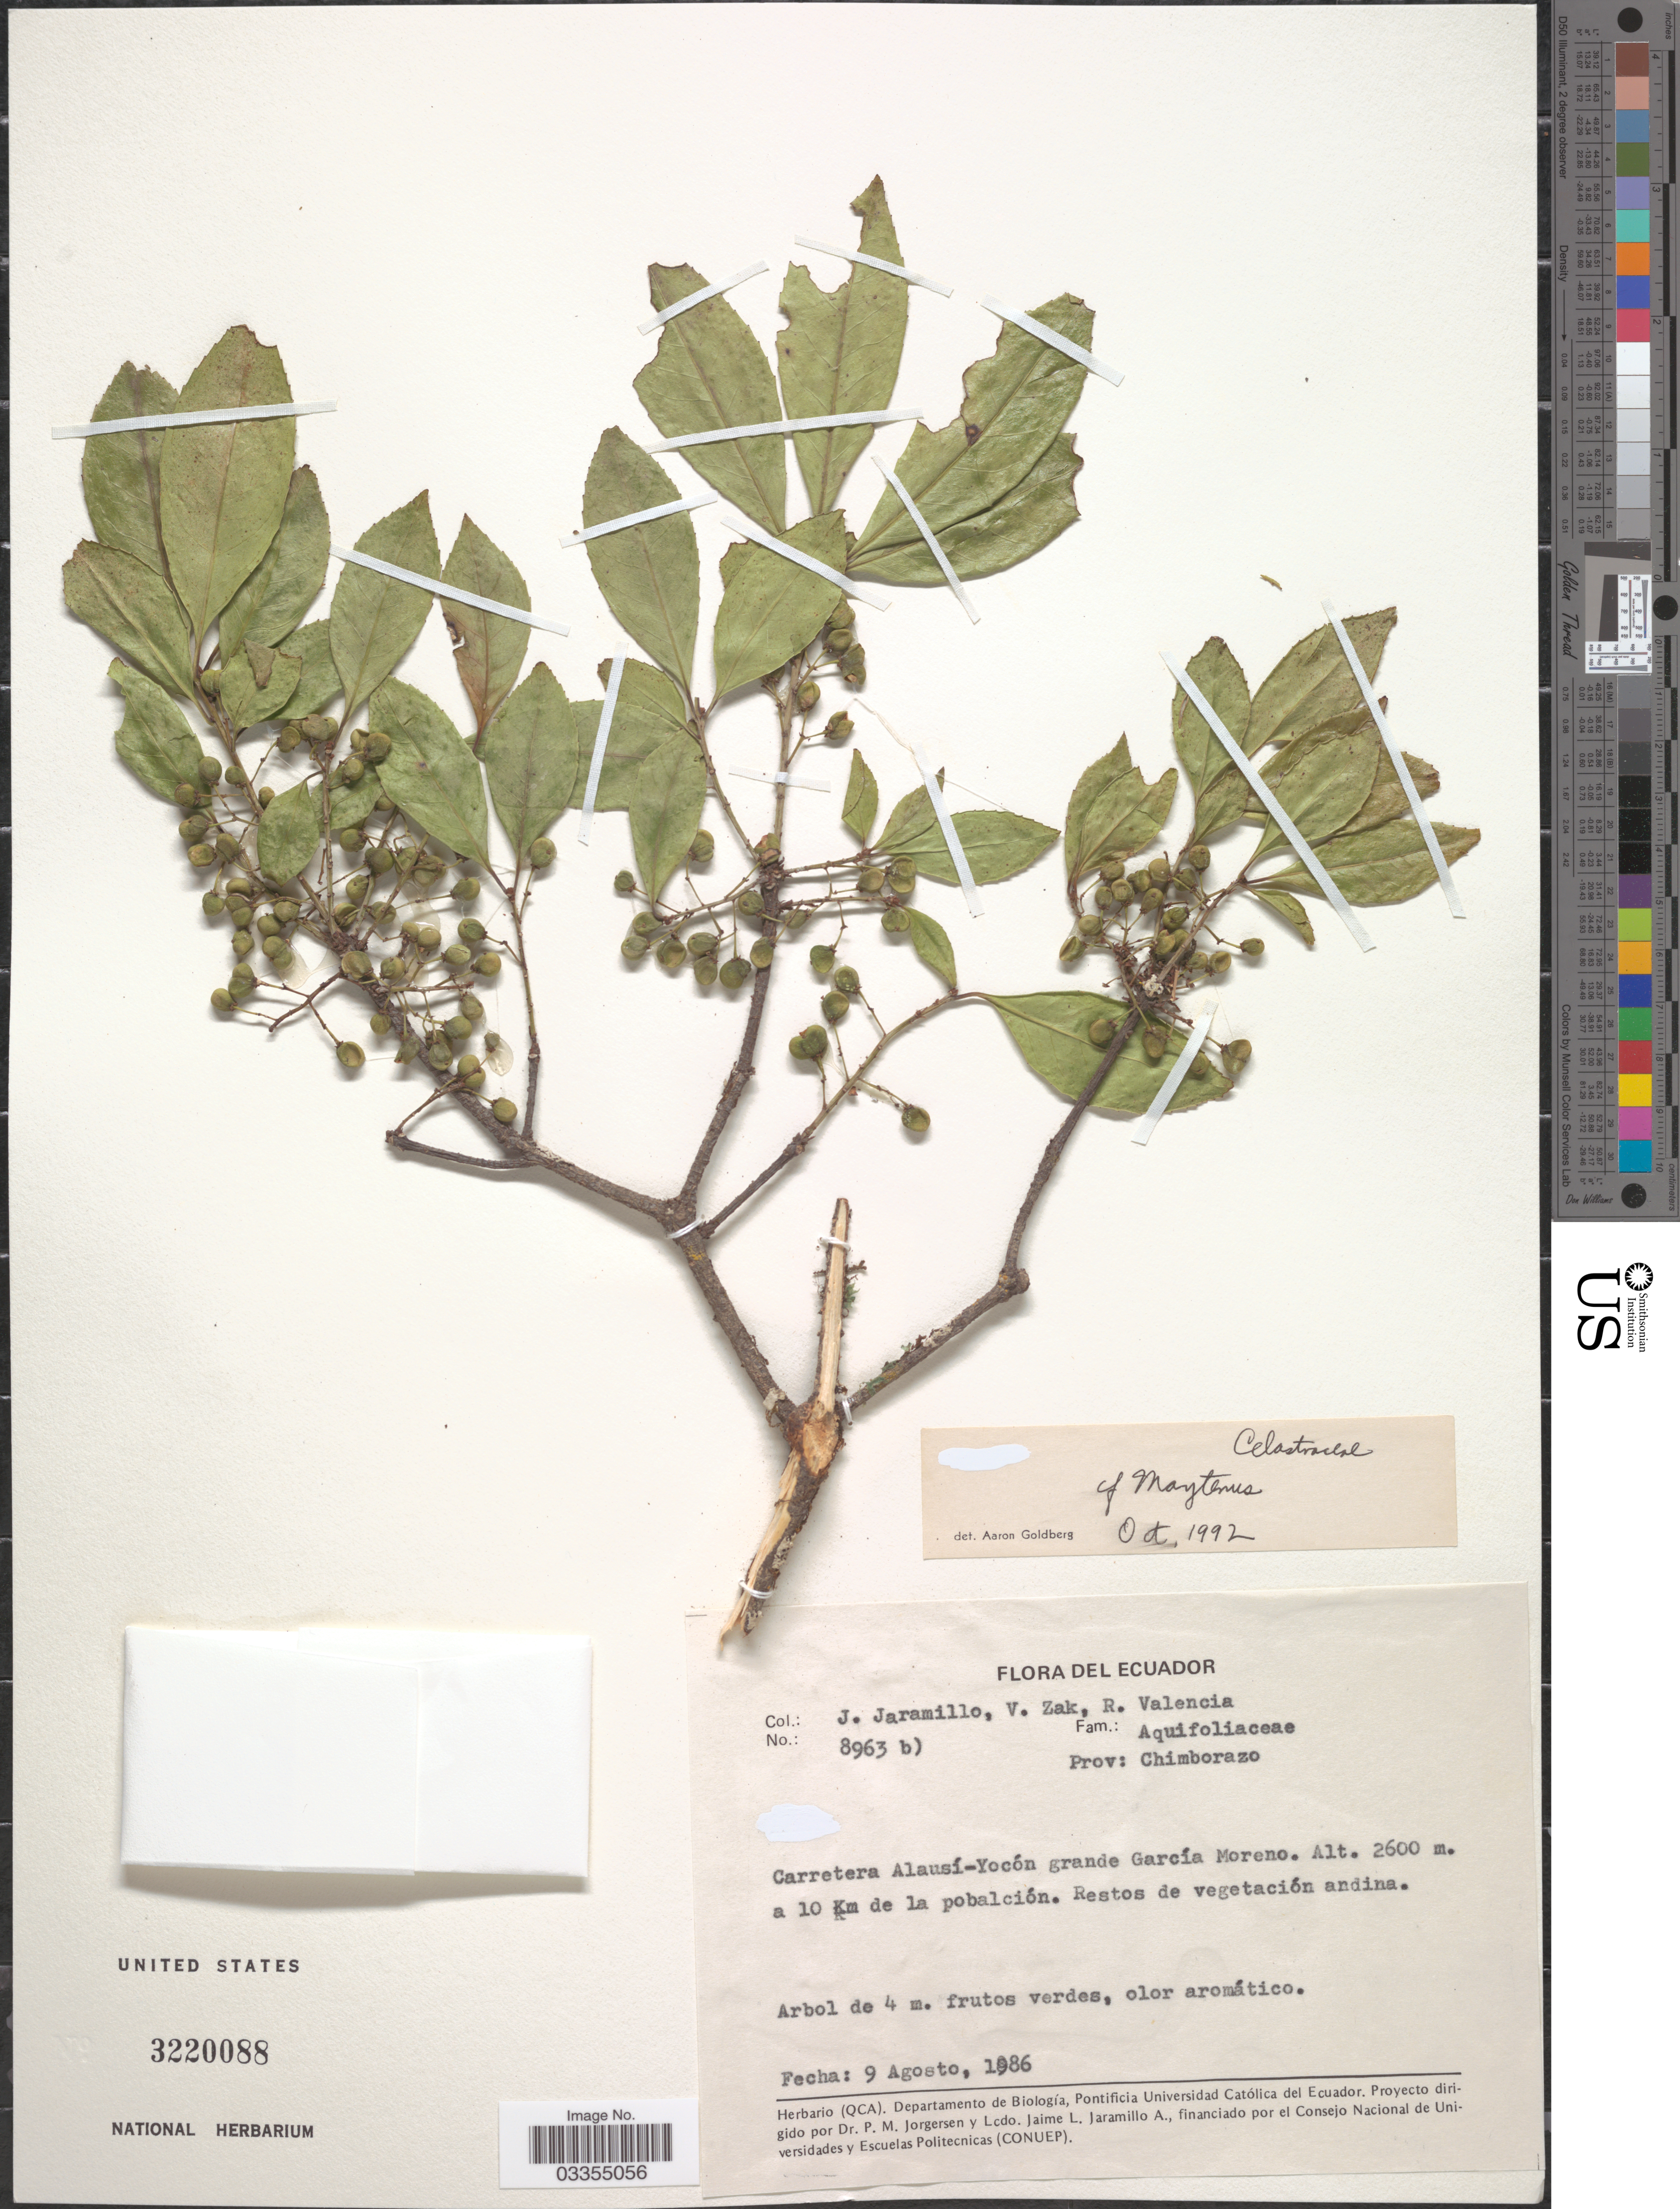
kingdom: Plantae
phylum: Tracheophyta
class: Magnoliopsida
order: Celastrales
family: Celastraceae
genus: Maytenus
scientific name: Maytenus sp.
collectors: J. Jaramillo, V. Zak & R. Valencia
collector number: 8963b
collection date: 1986-08-09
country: Ecuador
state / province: Chimborazo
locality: Carretera Alausí-Yocón grande García Moreno. A 10 Km de la pobalción.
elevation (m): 2600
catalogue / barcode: US 3220088